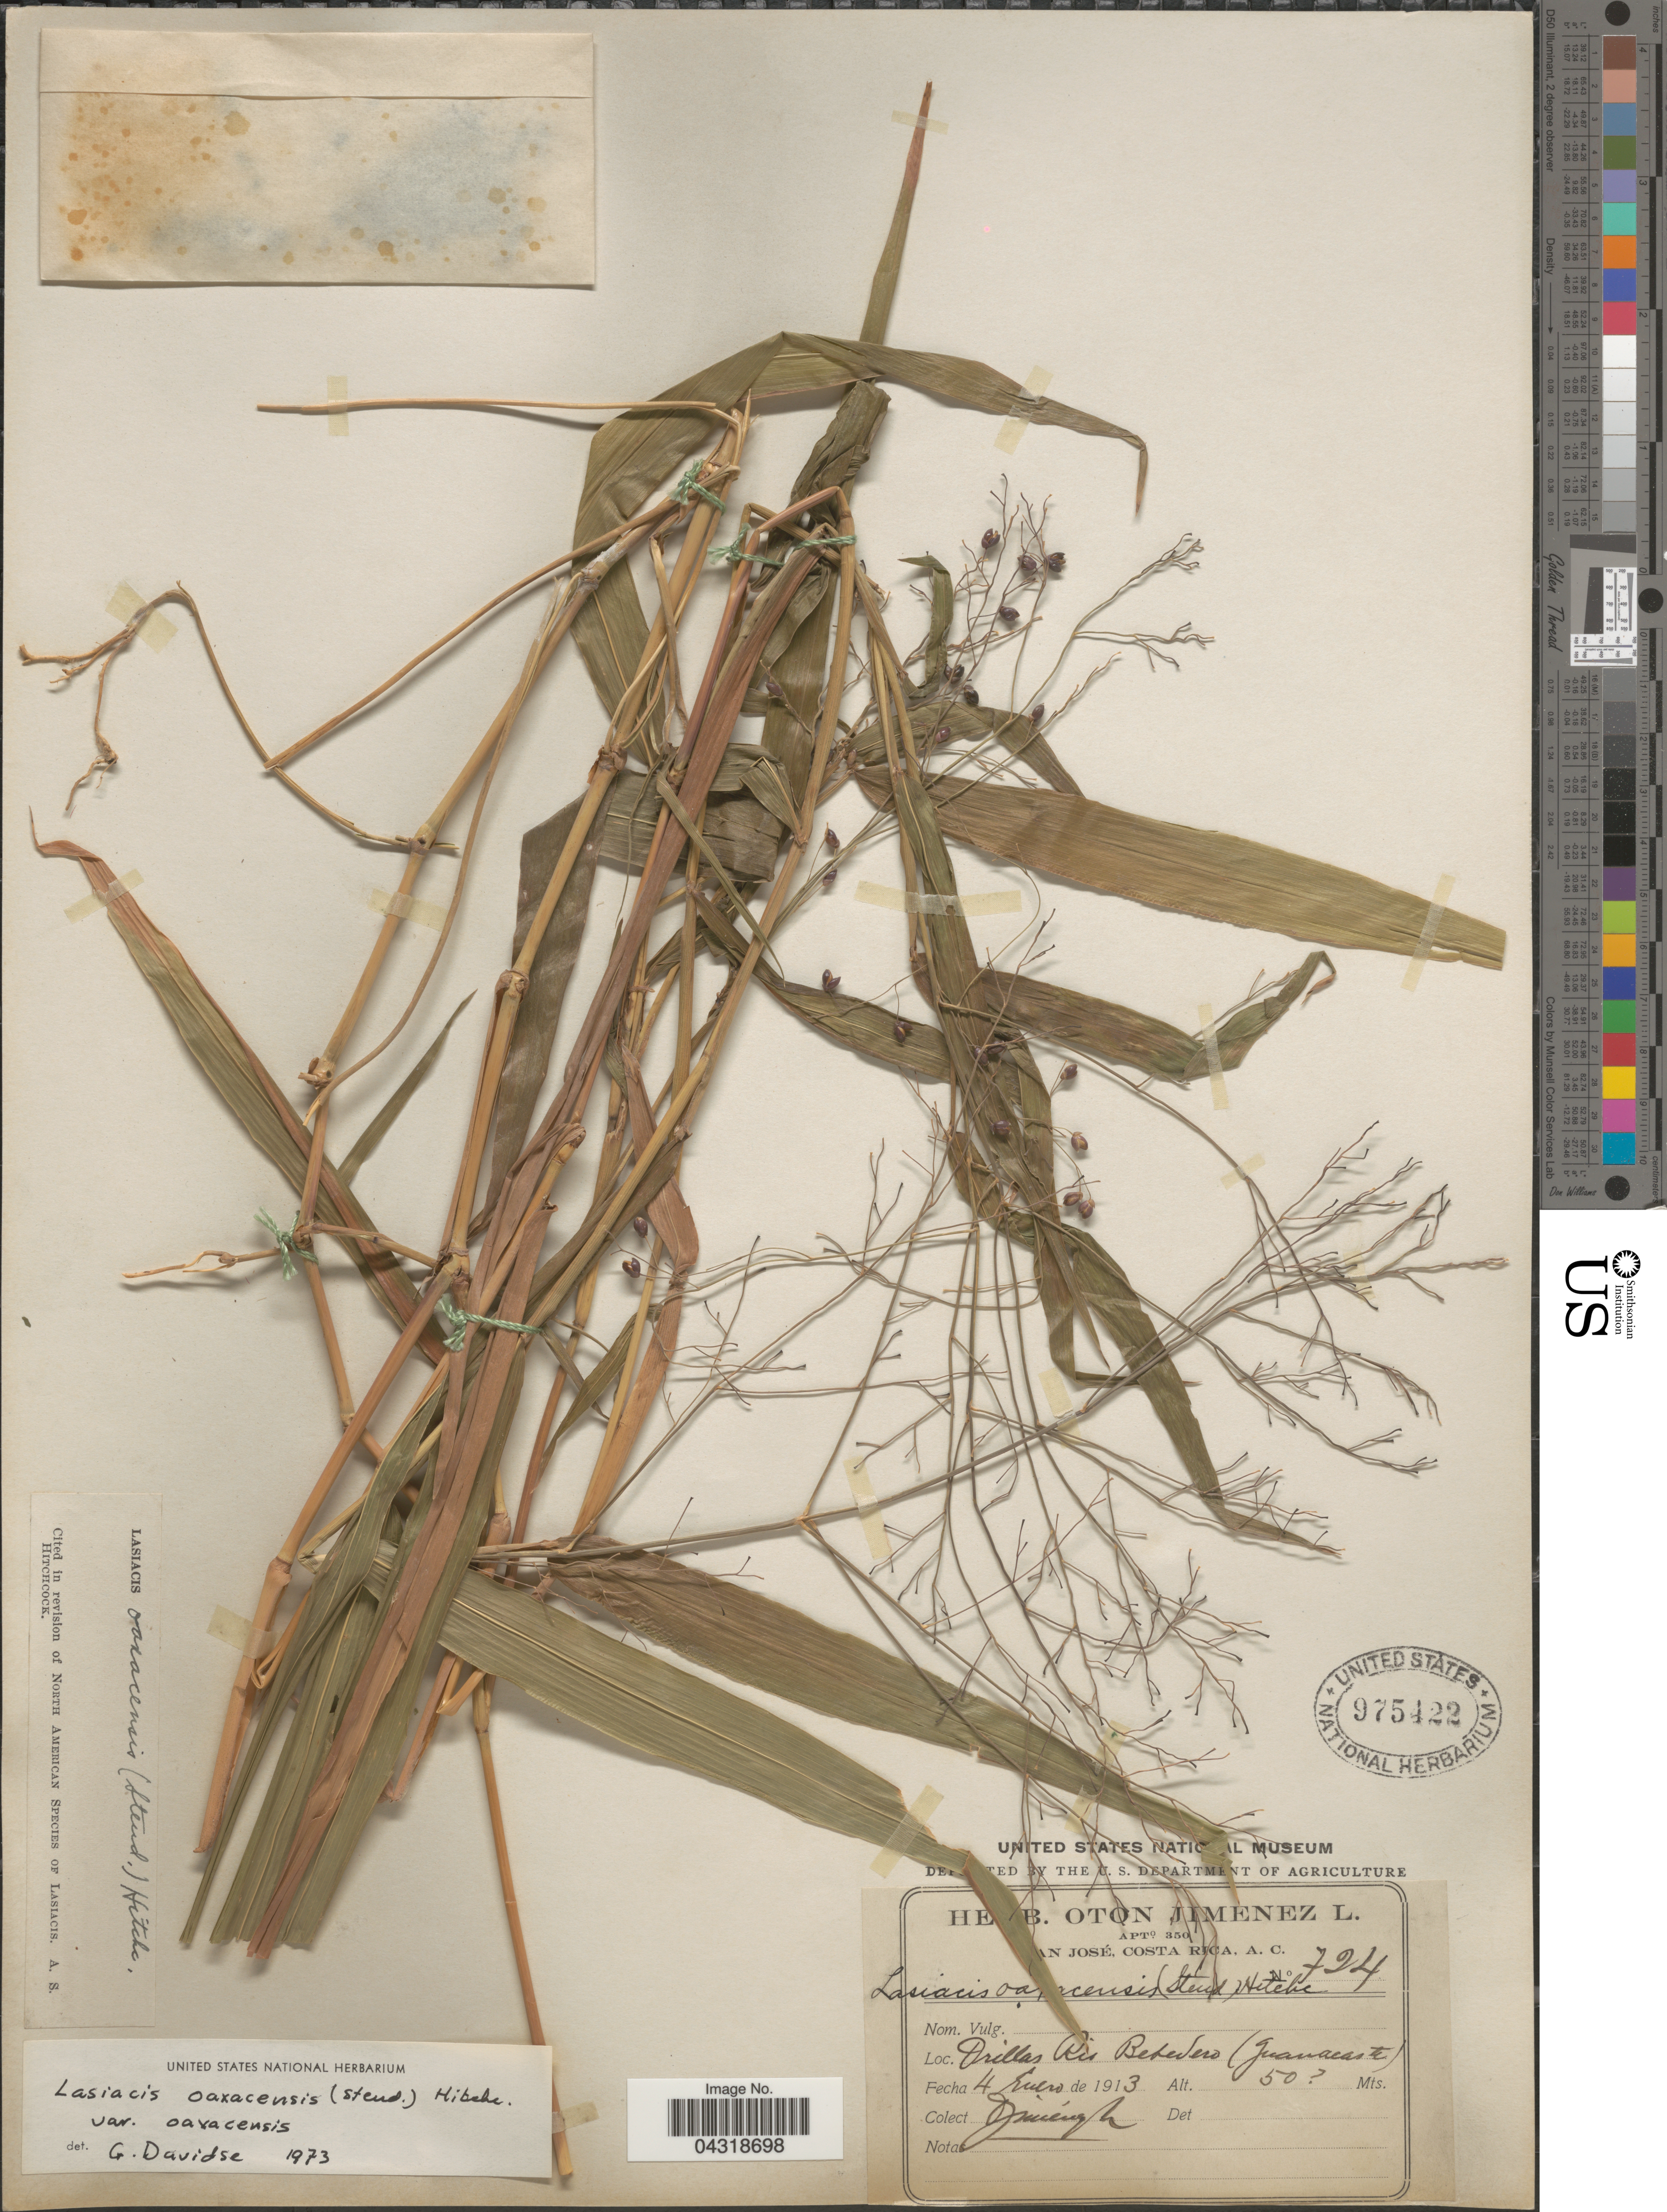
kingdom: Plantae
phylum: Tracheophyta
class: Liliopsida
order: Poales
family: Poaceae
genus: Lasiacis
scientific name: Lasiacis oaxacensis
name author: (Steud.) Hitchc.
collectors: O. Jimenez L.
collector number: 724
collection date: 1913-01-04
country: Costa Rica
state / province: Guanacaste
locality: Orillas Rio Bebedero.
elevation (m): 50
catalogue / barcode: US 975422